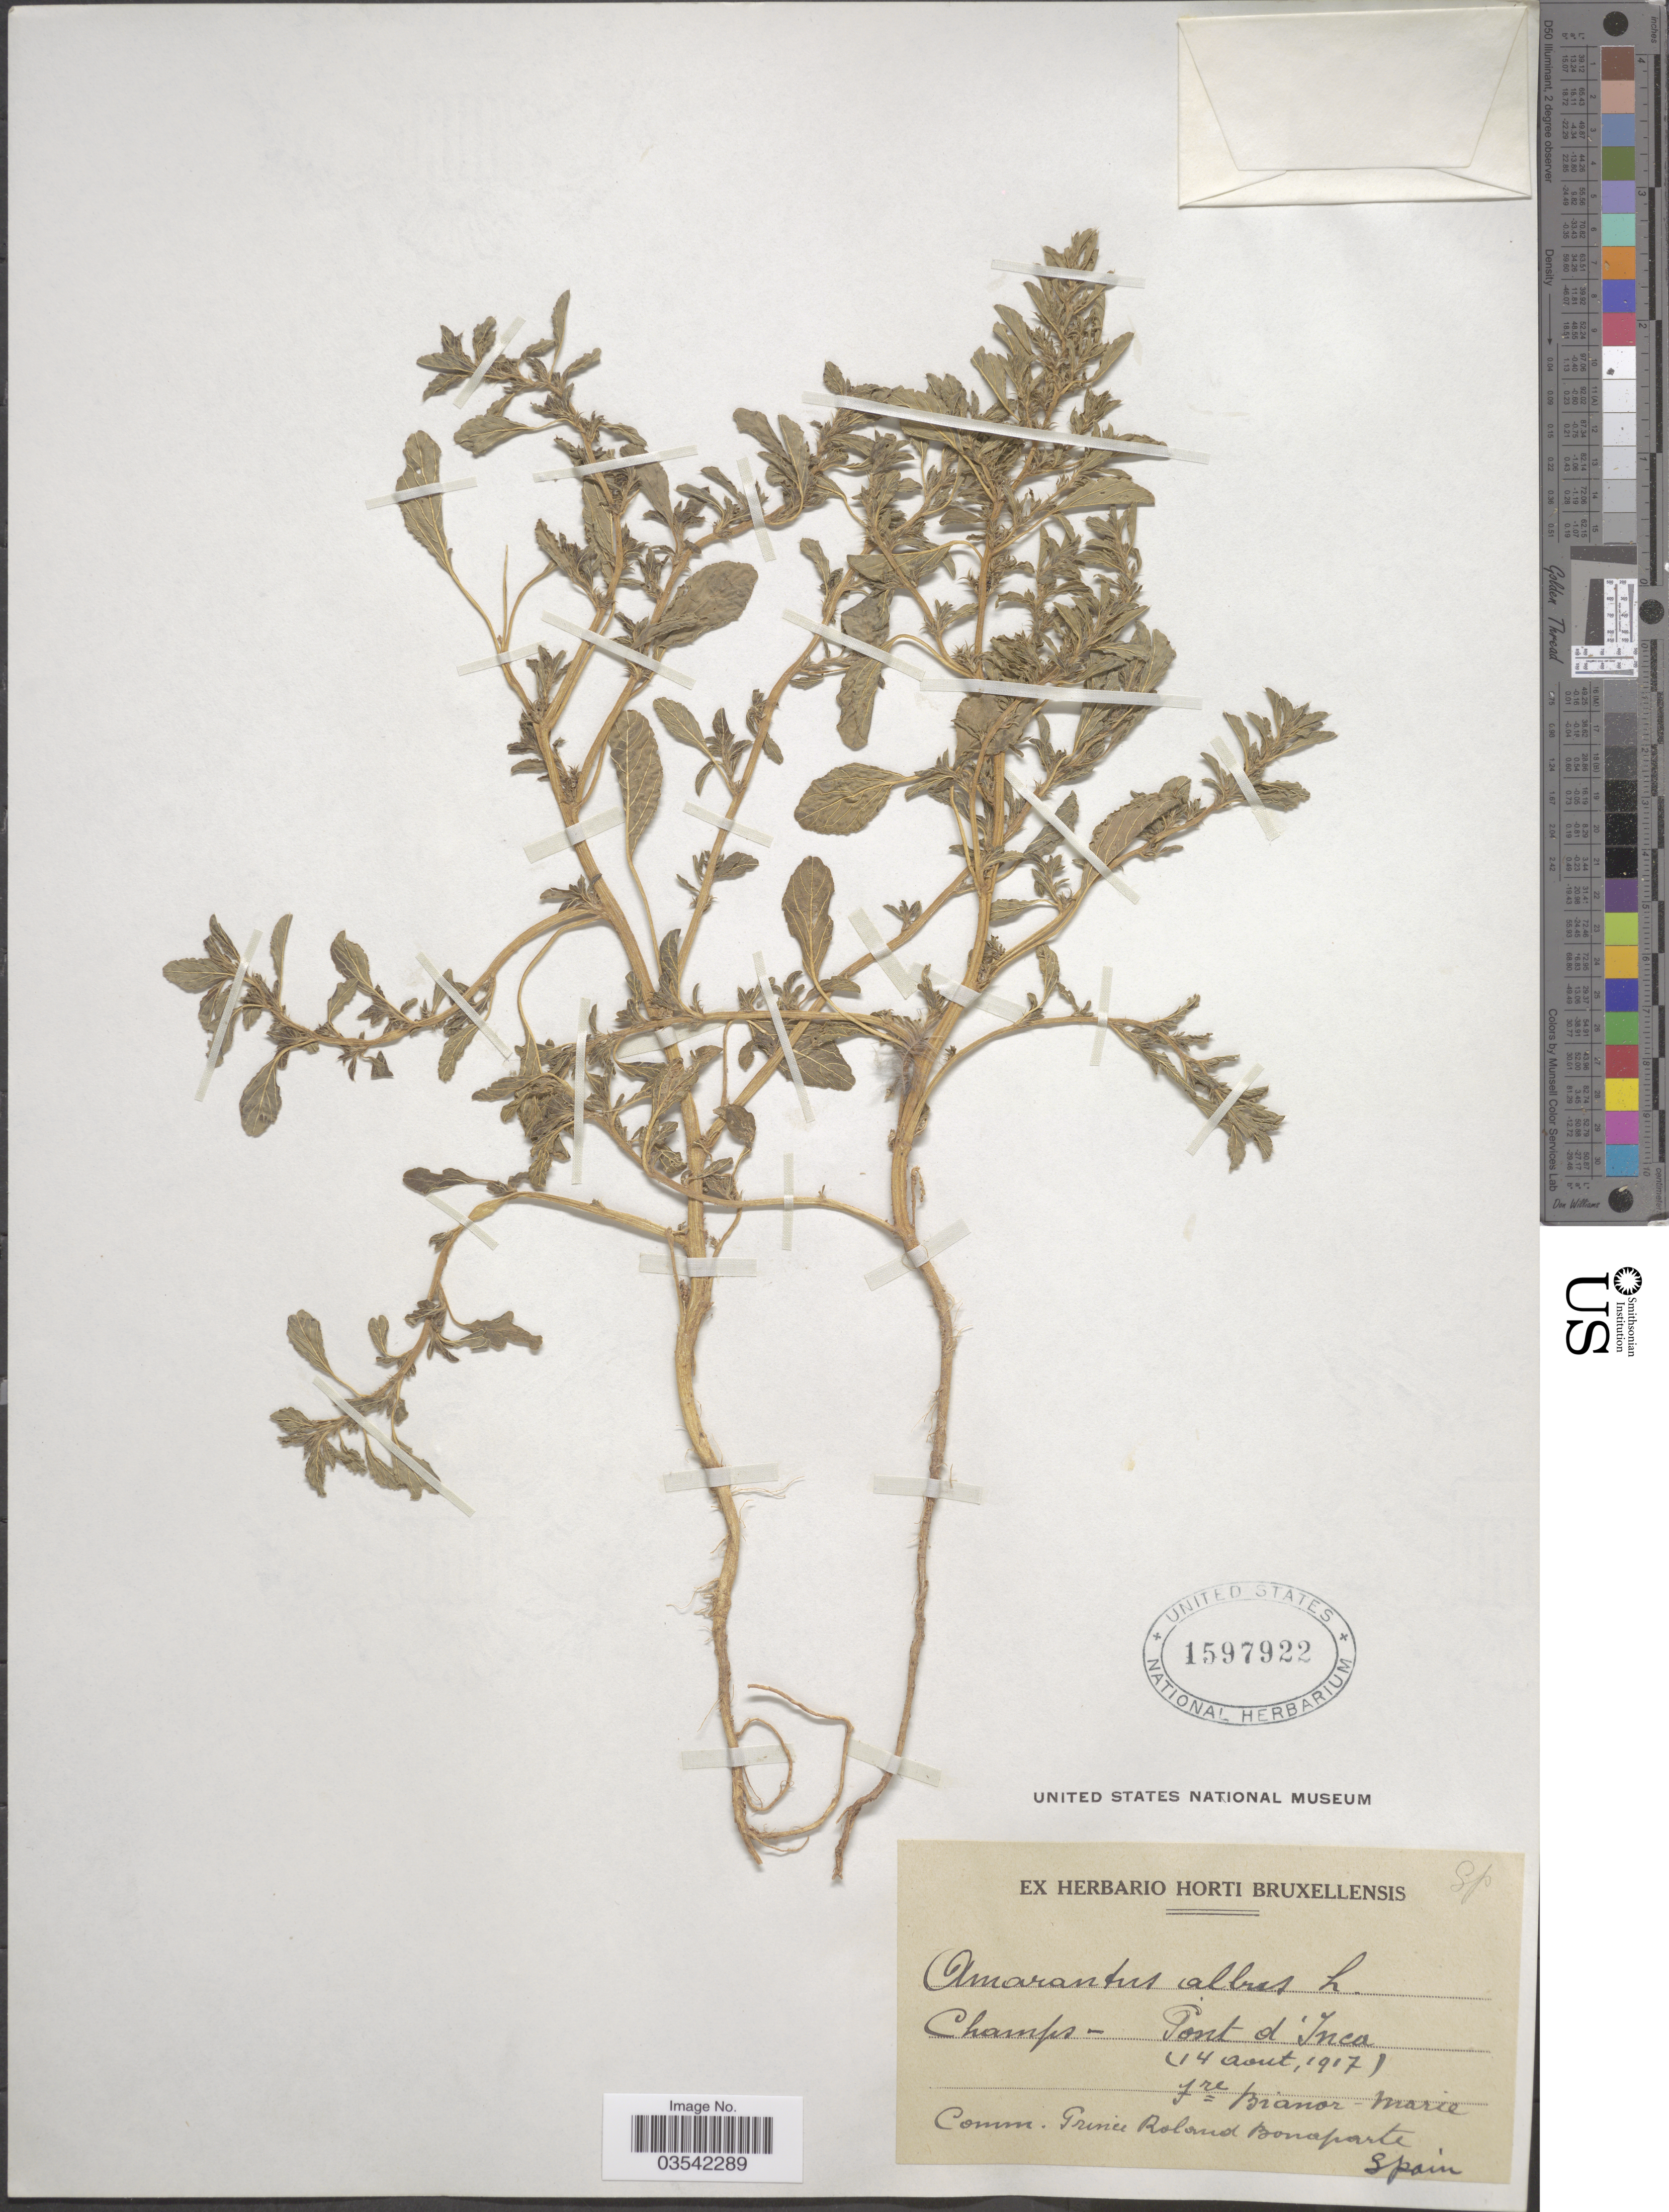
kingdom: Plantae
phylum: Tracheophyta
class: Magnoliopsida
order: Caryophyllales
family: Amaranthaceae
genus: Amaranthus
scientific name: Amaranthus albus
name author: L.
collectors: F. Bianor-Marie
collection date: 1917-08-14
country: Spain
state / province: Islas Baleares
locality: Champs - Pont d'Inca.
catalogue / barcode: US 1597922